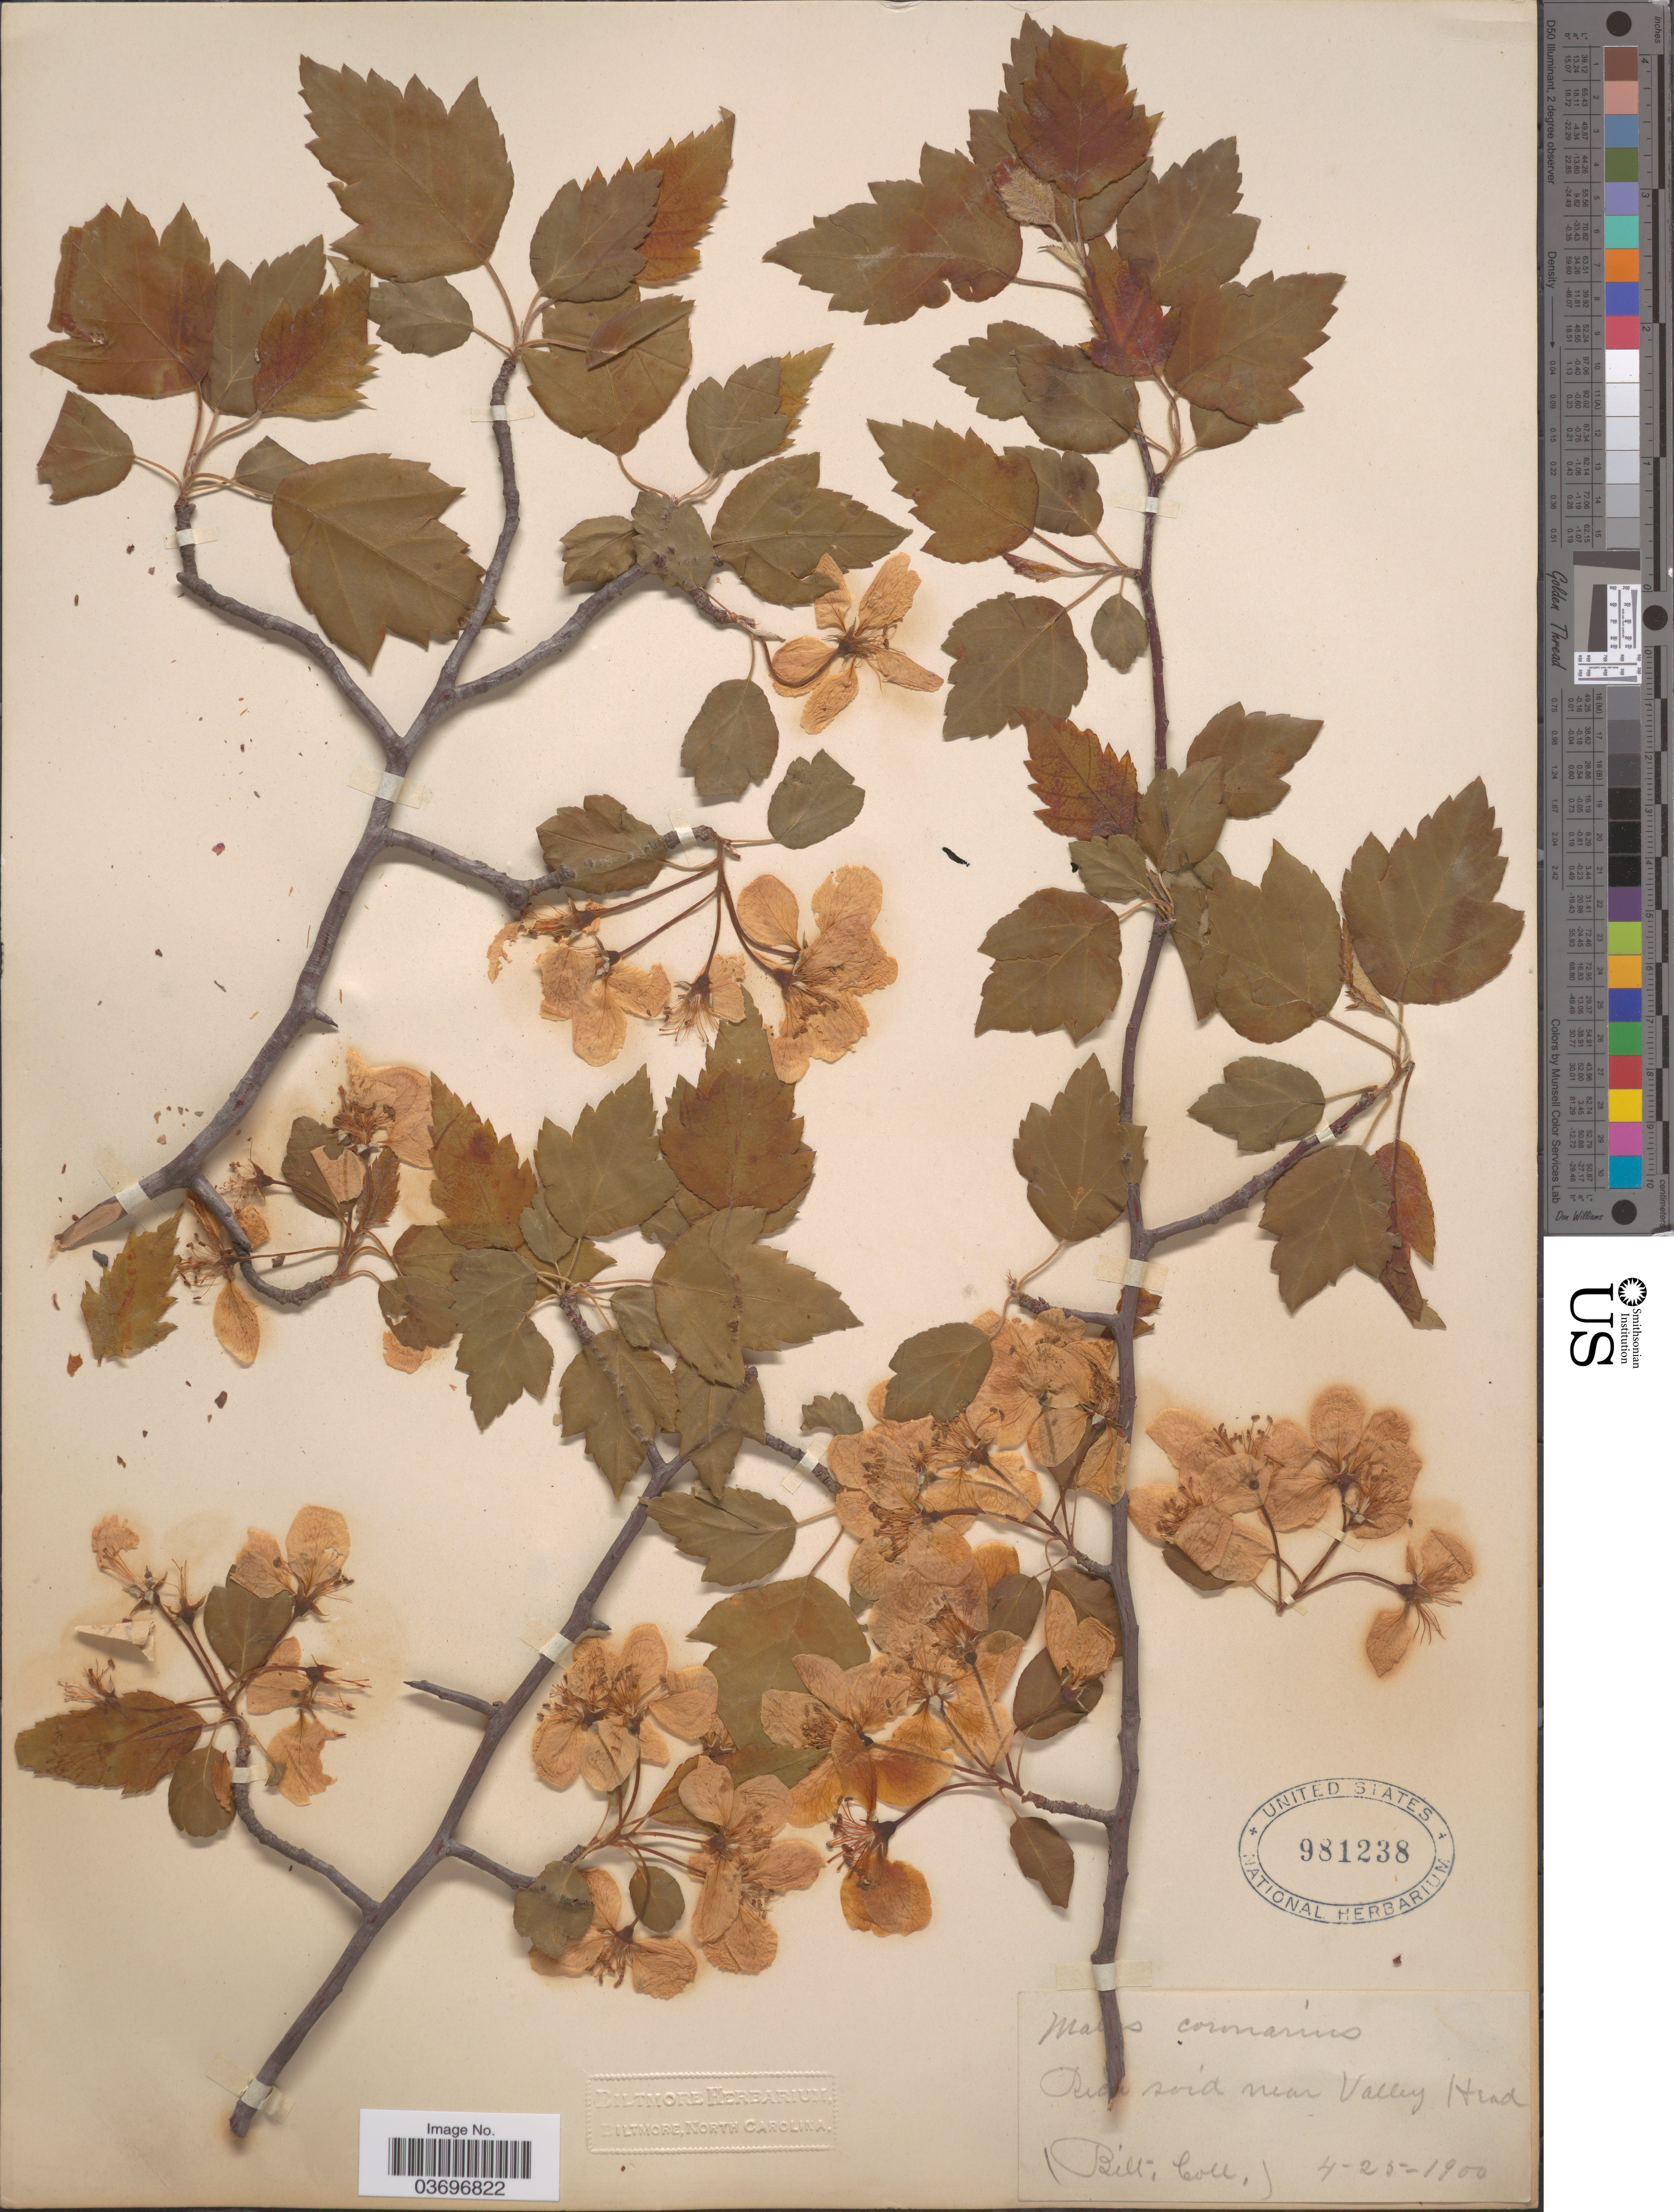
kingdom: Plantae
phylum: Tracheophyta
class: Magnoliopsida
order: Rosales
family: Rosaceae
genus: Malus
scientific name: Malus coronaria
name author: (L.) Mill.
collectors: Biltmore Herbarium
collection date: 1900-04-25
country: United States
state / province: Alabama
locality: Near Valley Head.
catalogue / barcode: US 981238